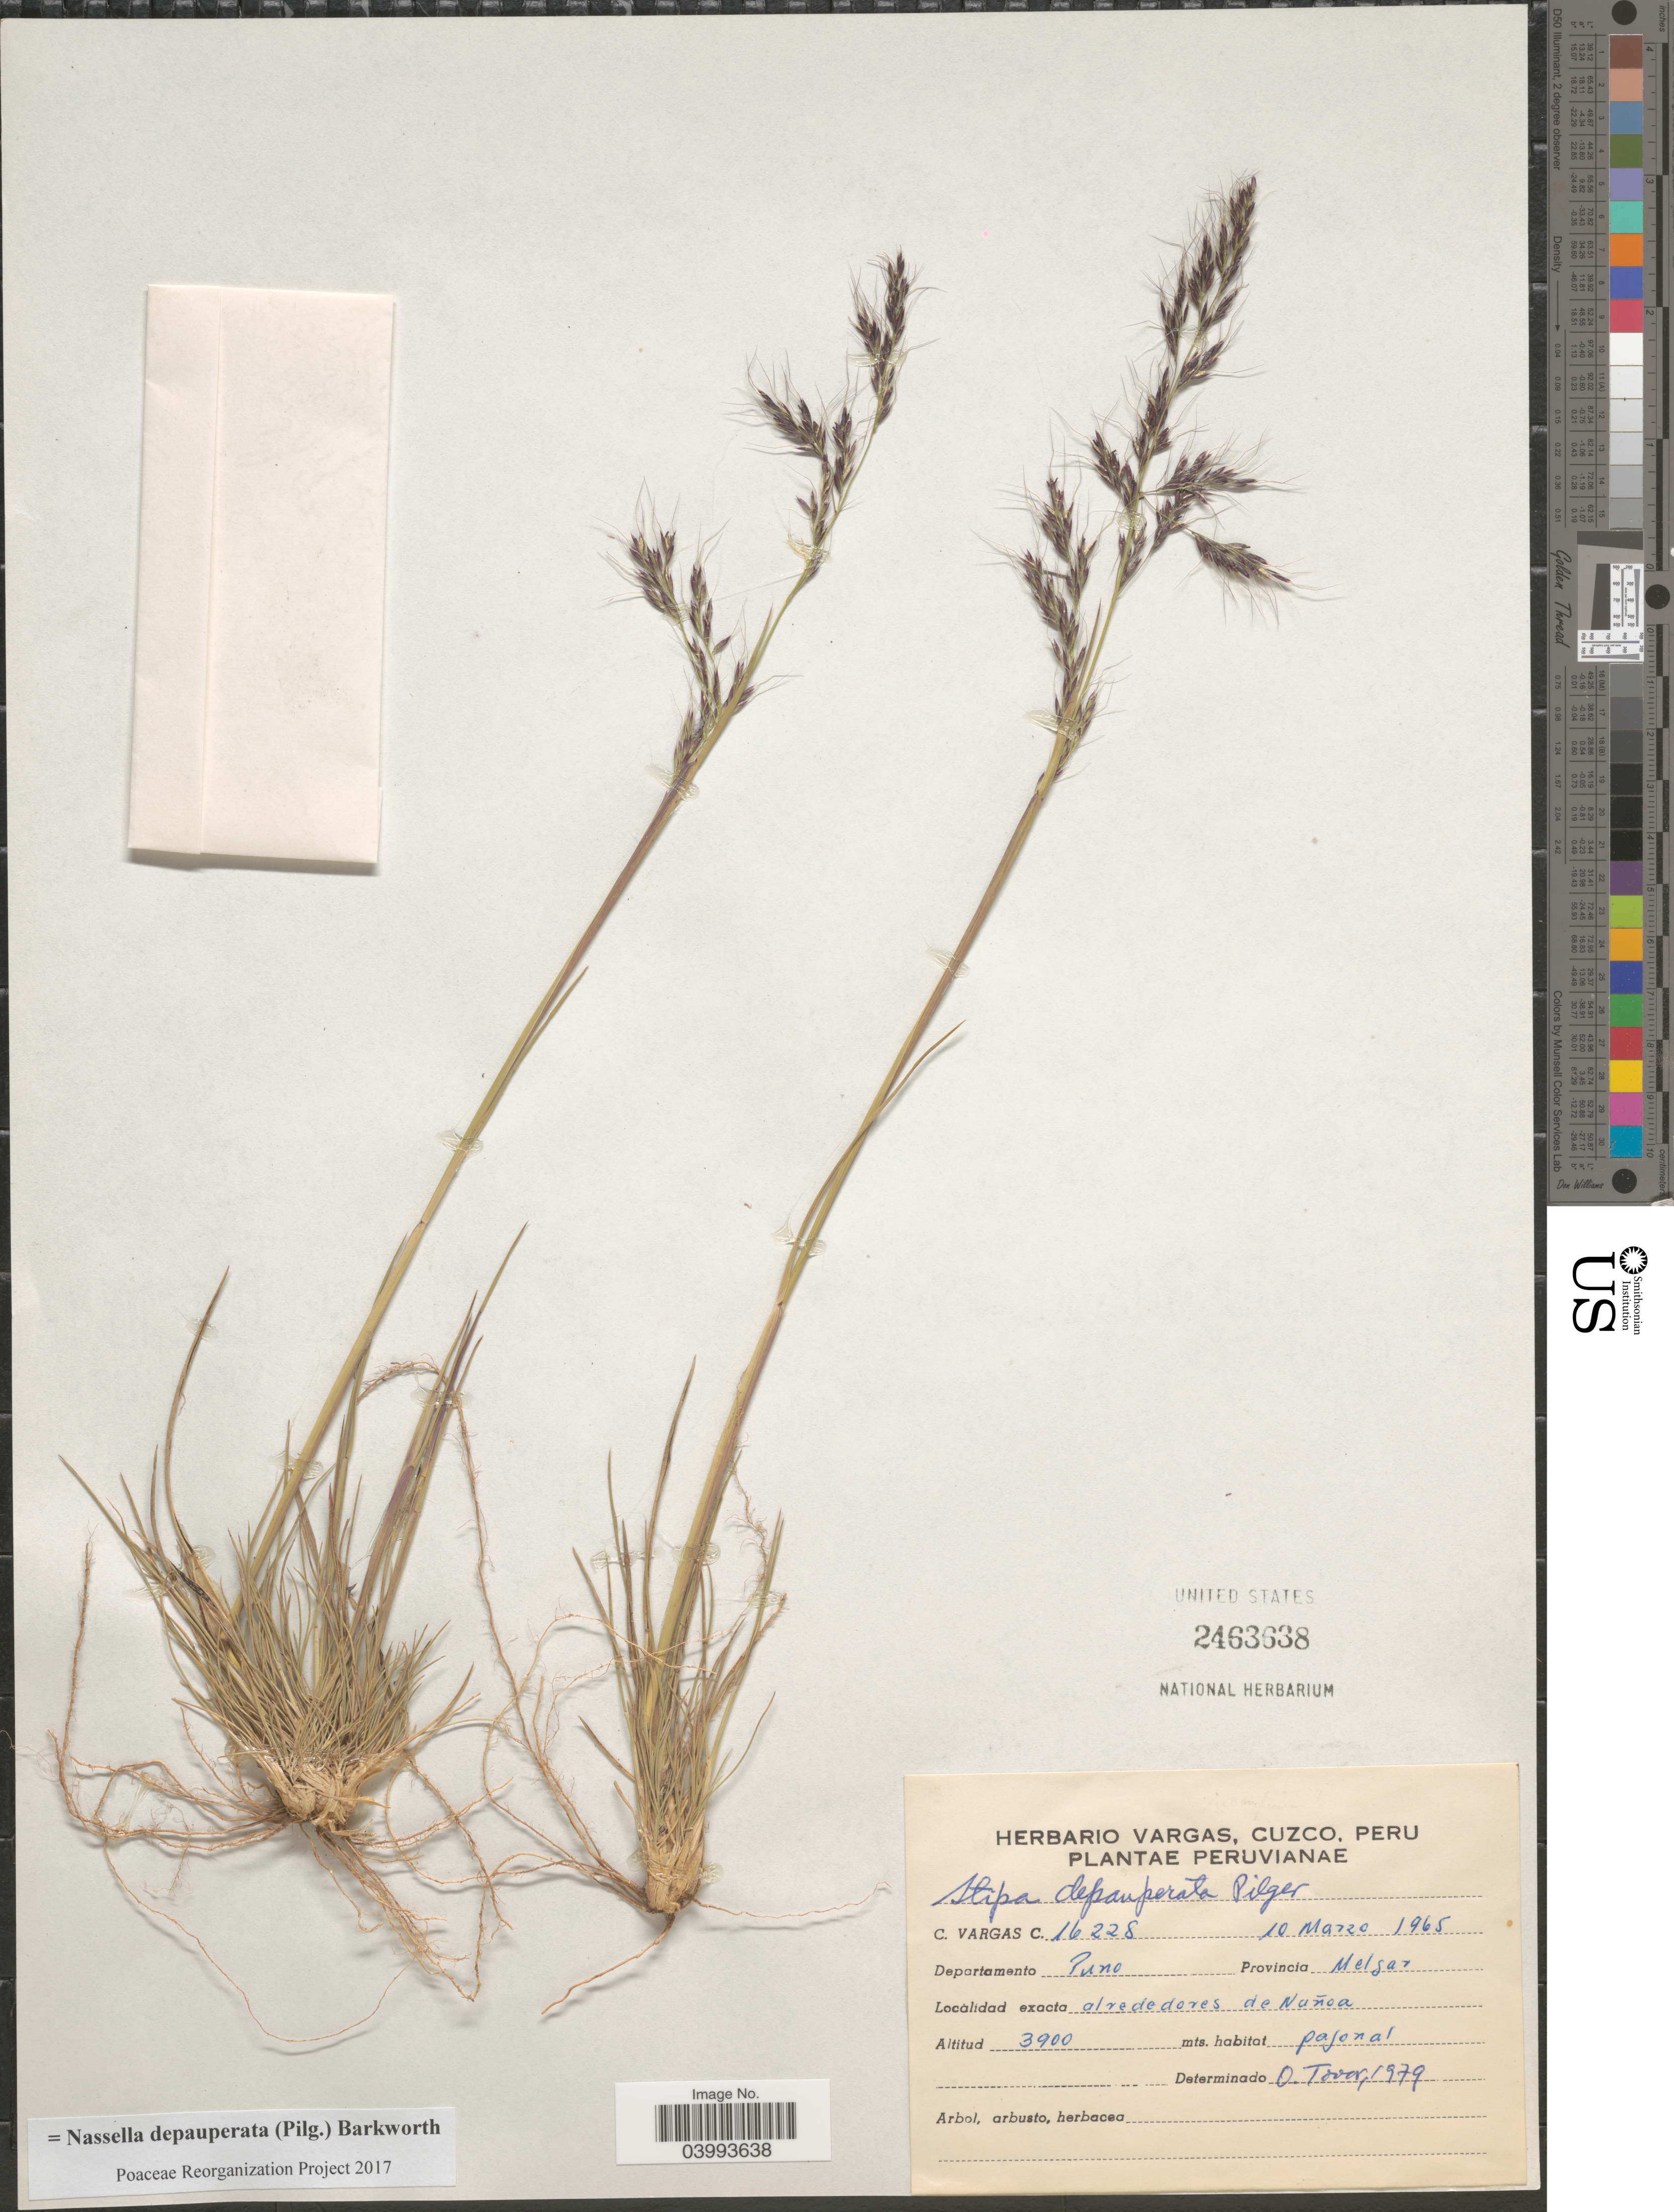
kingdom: Plantae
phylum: Tracheophyta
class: Liliopsida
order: Poales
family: Poaceae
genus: Nassella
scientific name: Nassella depauperata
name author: (Pilg.) Barkworth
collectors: C. Vargas Calderón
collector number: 16228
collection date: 1965-03-10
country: Peru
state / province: Puno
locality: Departamento Puno. Provincia Melgar. Alrededores de Nuñoa.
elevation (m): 3900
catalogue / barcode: US 2463638